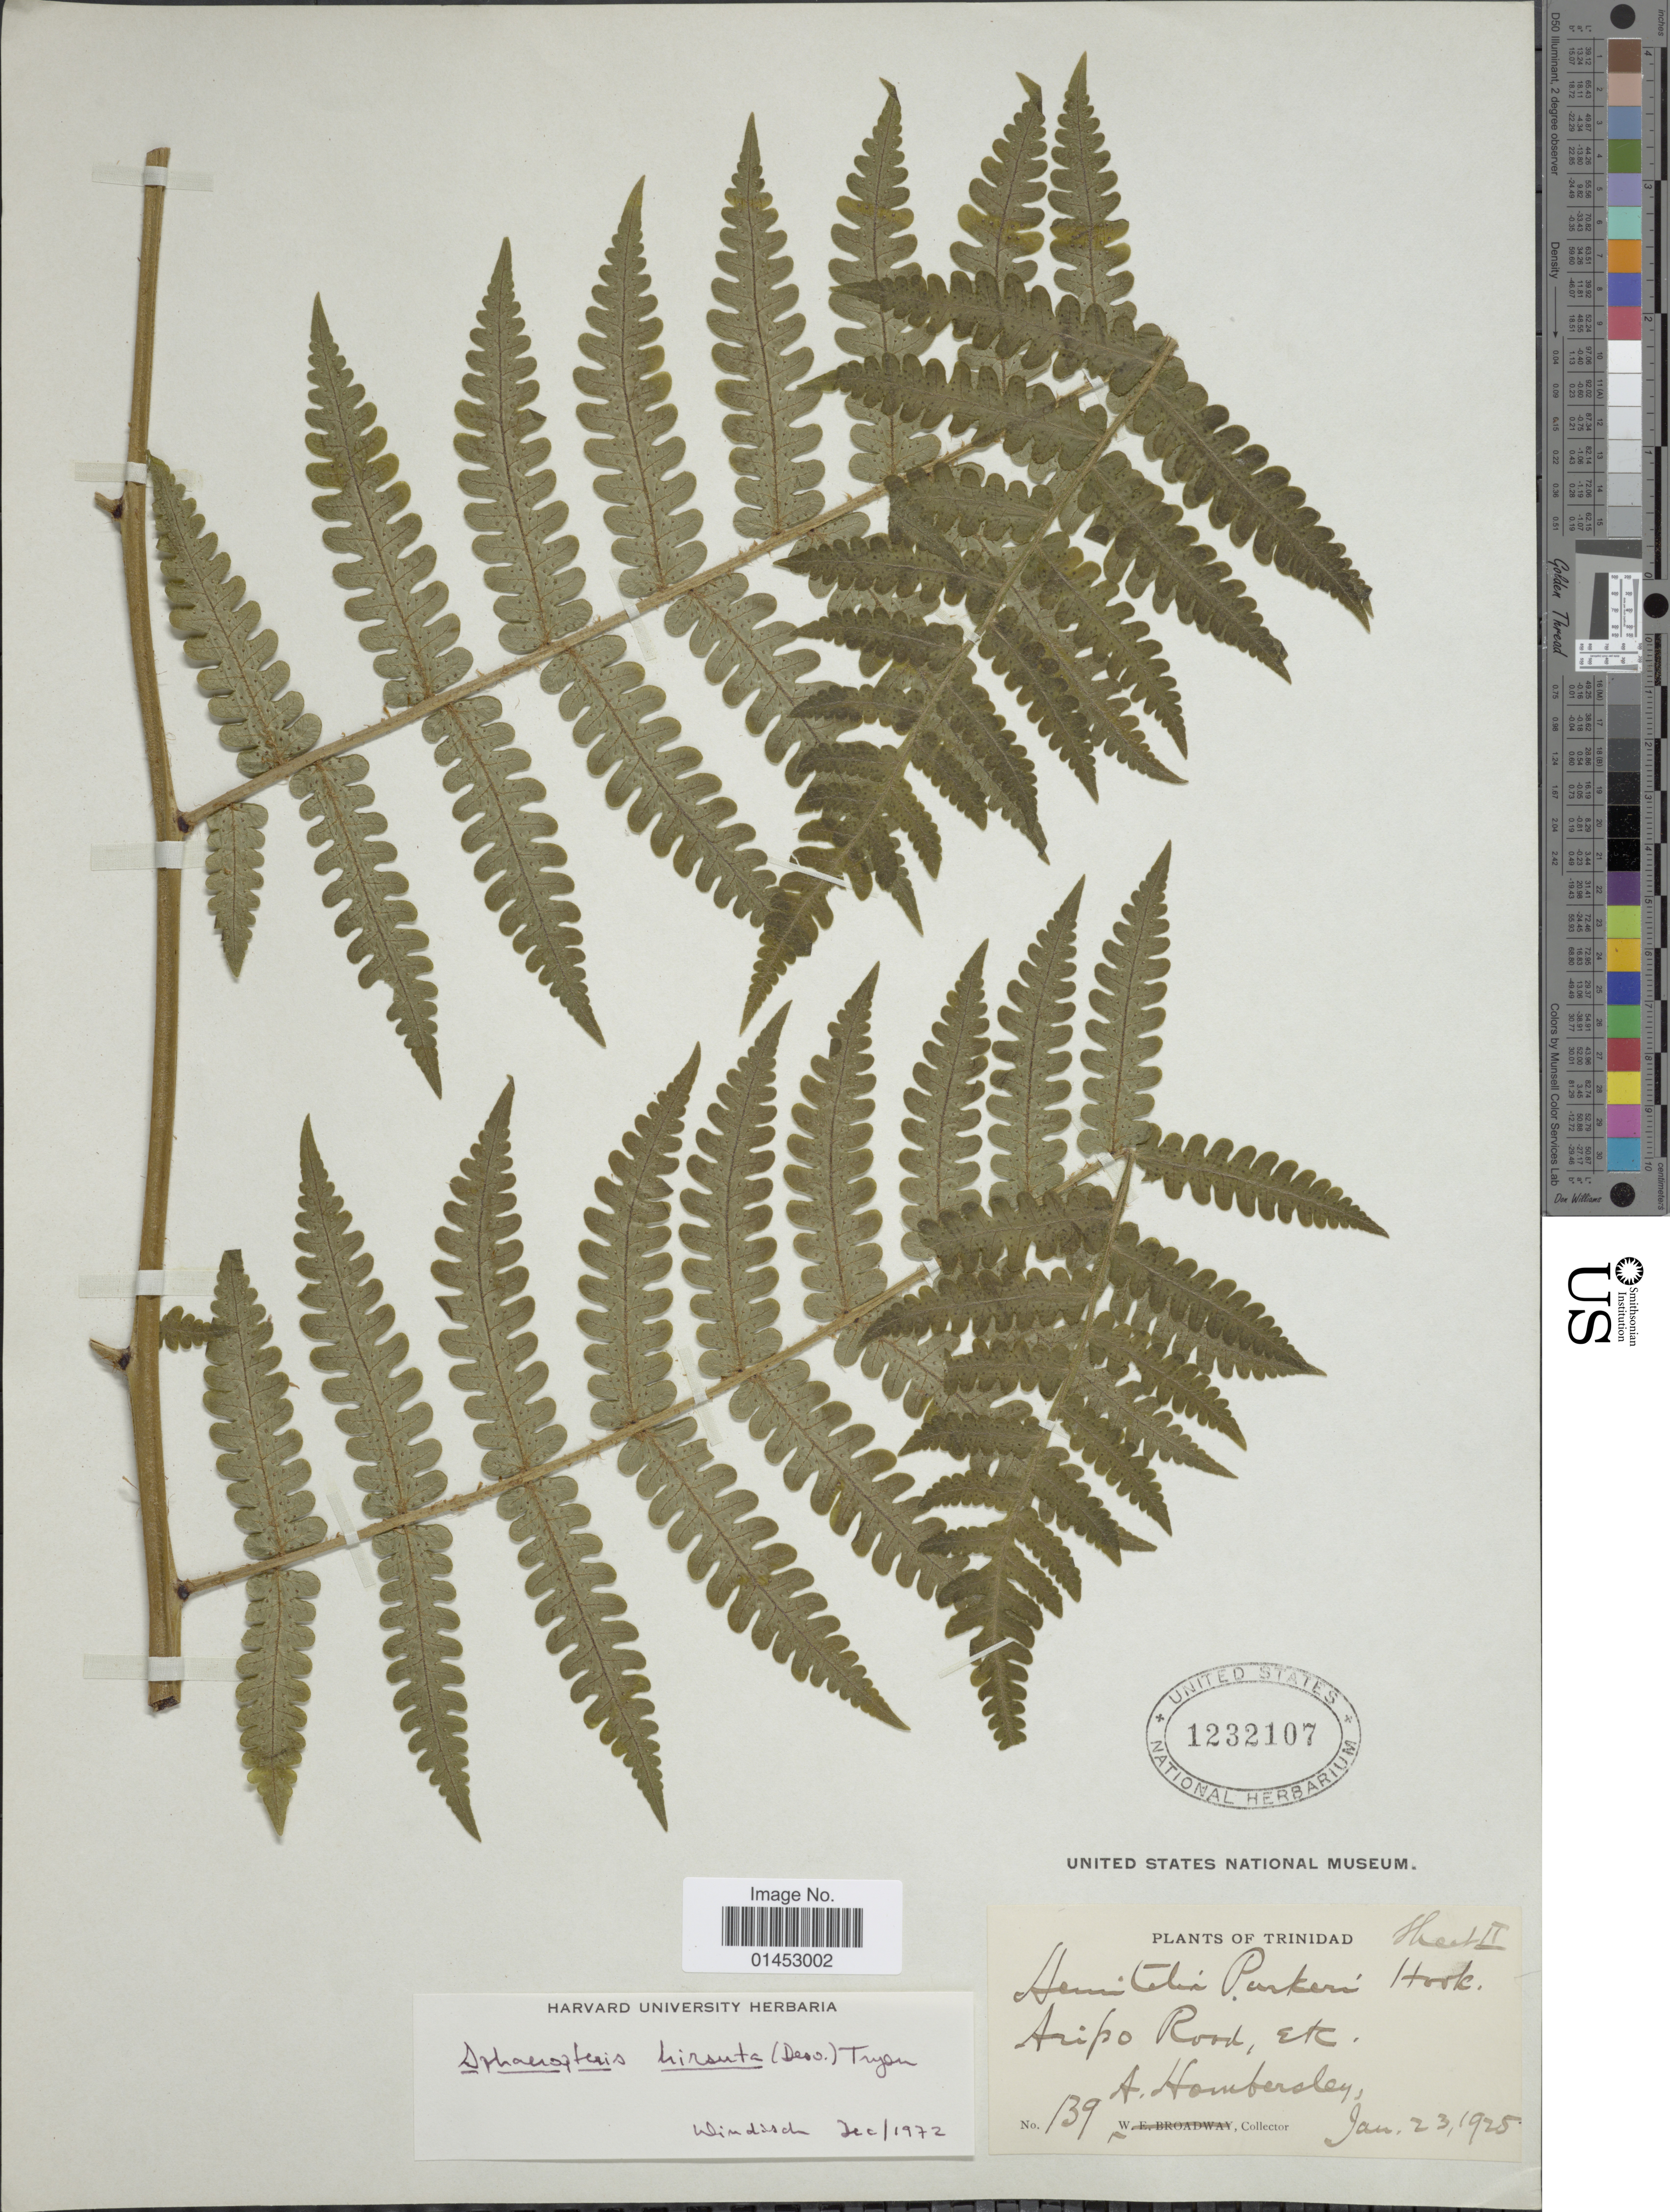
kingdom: Plantae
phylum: Tracheophyta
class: Polypodiopsida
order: Cyatheales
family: Cyatheaceae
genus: Cyathea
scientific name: Cyathea surinamensis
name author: (Miq.) Domin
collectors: A. Hombersley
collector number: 139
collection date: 1925-01-23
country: Trinidad and Tobago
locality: Trinidad, Aripo Road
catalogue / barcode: US 1232107